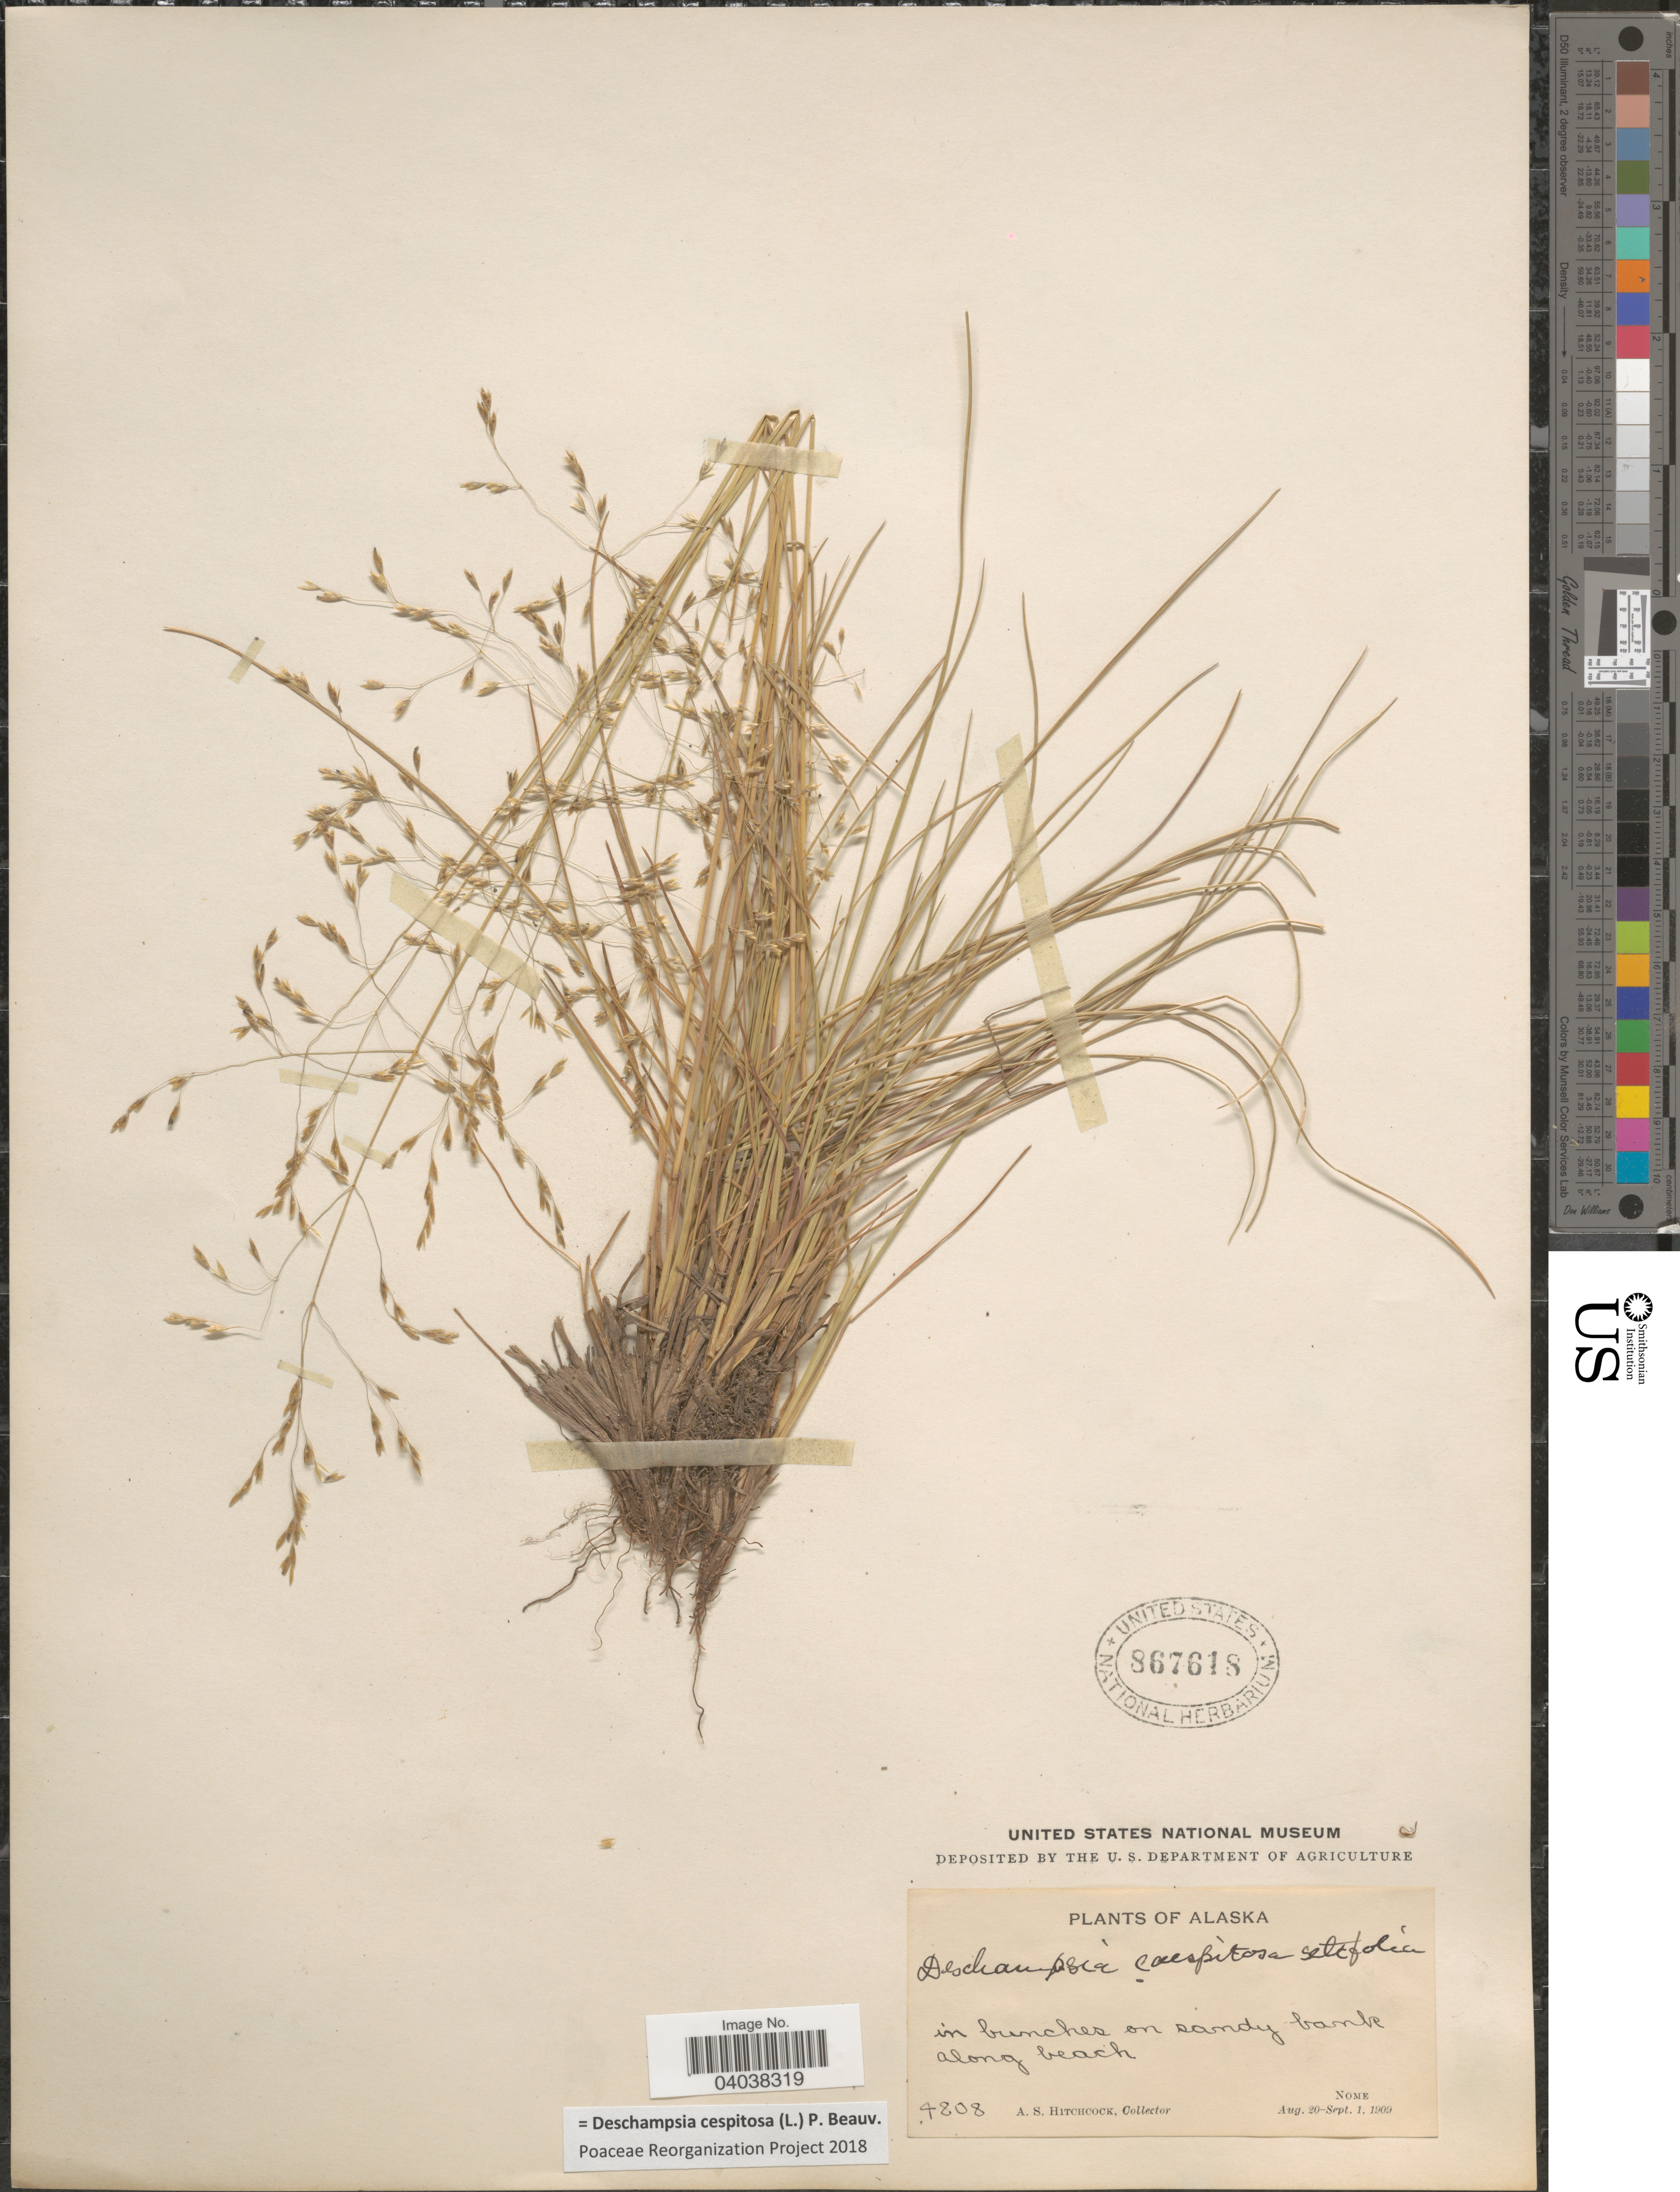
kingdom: Plantae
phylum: Tracheophyta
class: Liliopsida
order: Poales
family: Poaceae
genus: Deschampsia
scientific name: Deschampsia cespitosa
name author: (L.) P. Beauv.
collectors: A. S. Hitchcock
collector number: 4808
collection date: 1909-08-20/1909-09-01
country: United States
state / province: Alaska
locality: In bunches on sandy bank along beach. Nome.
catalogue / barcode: US 867618